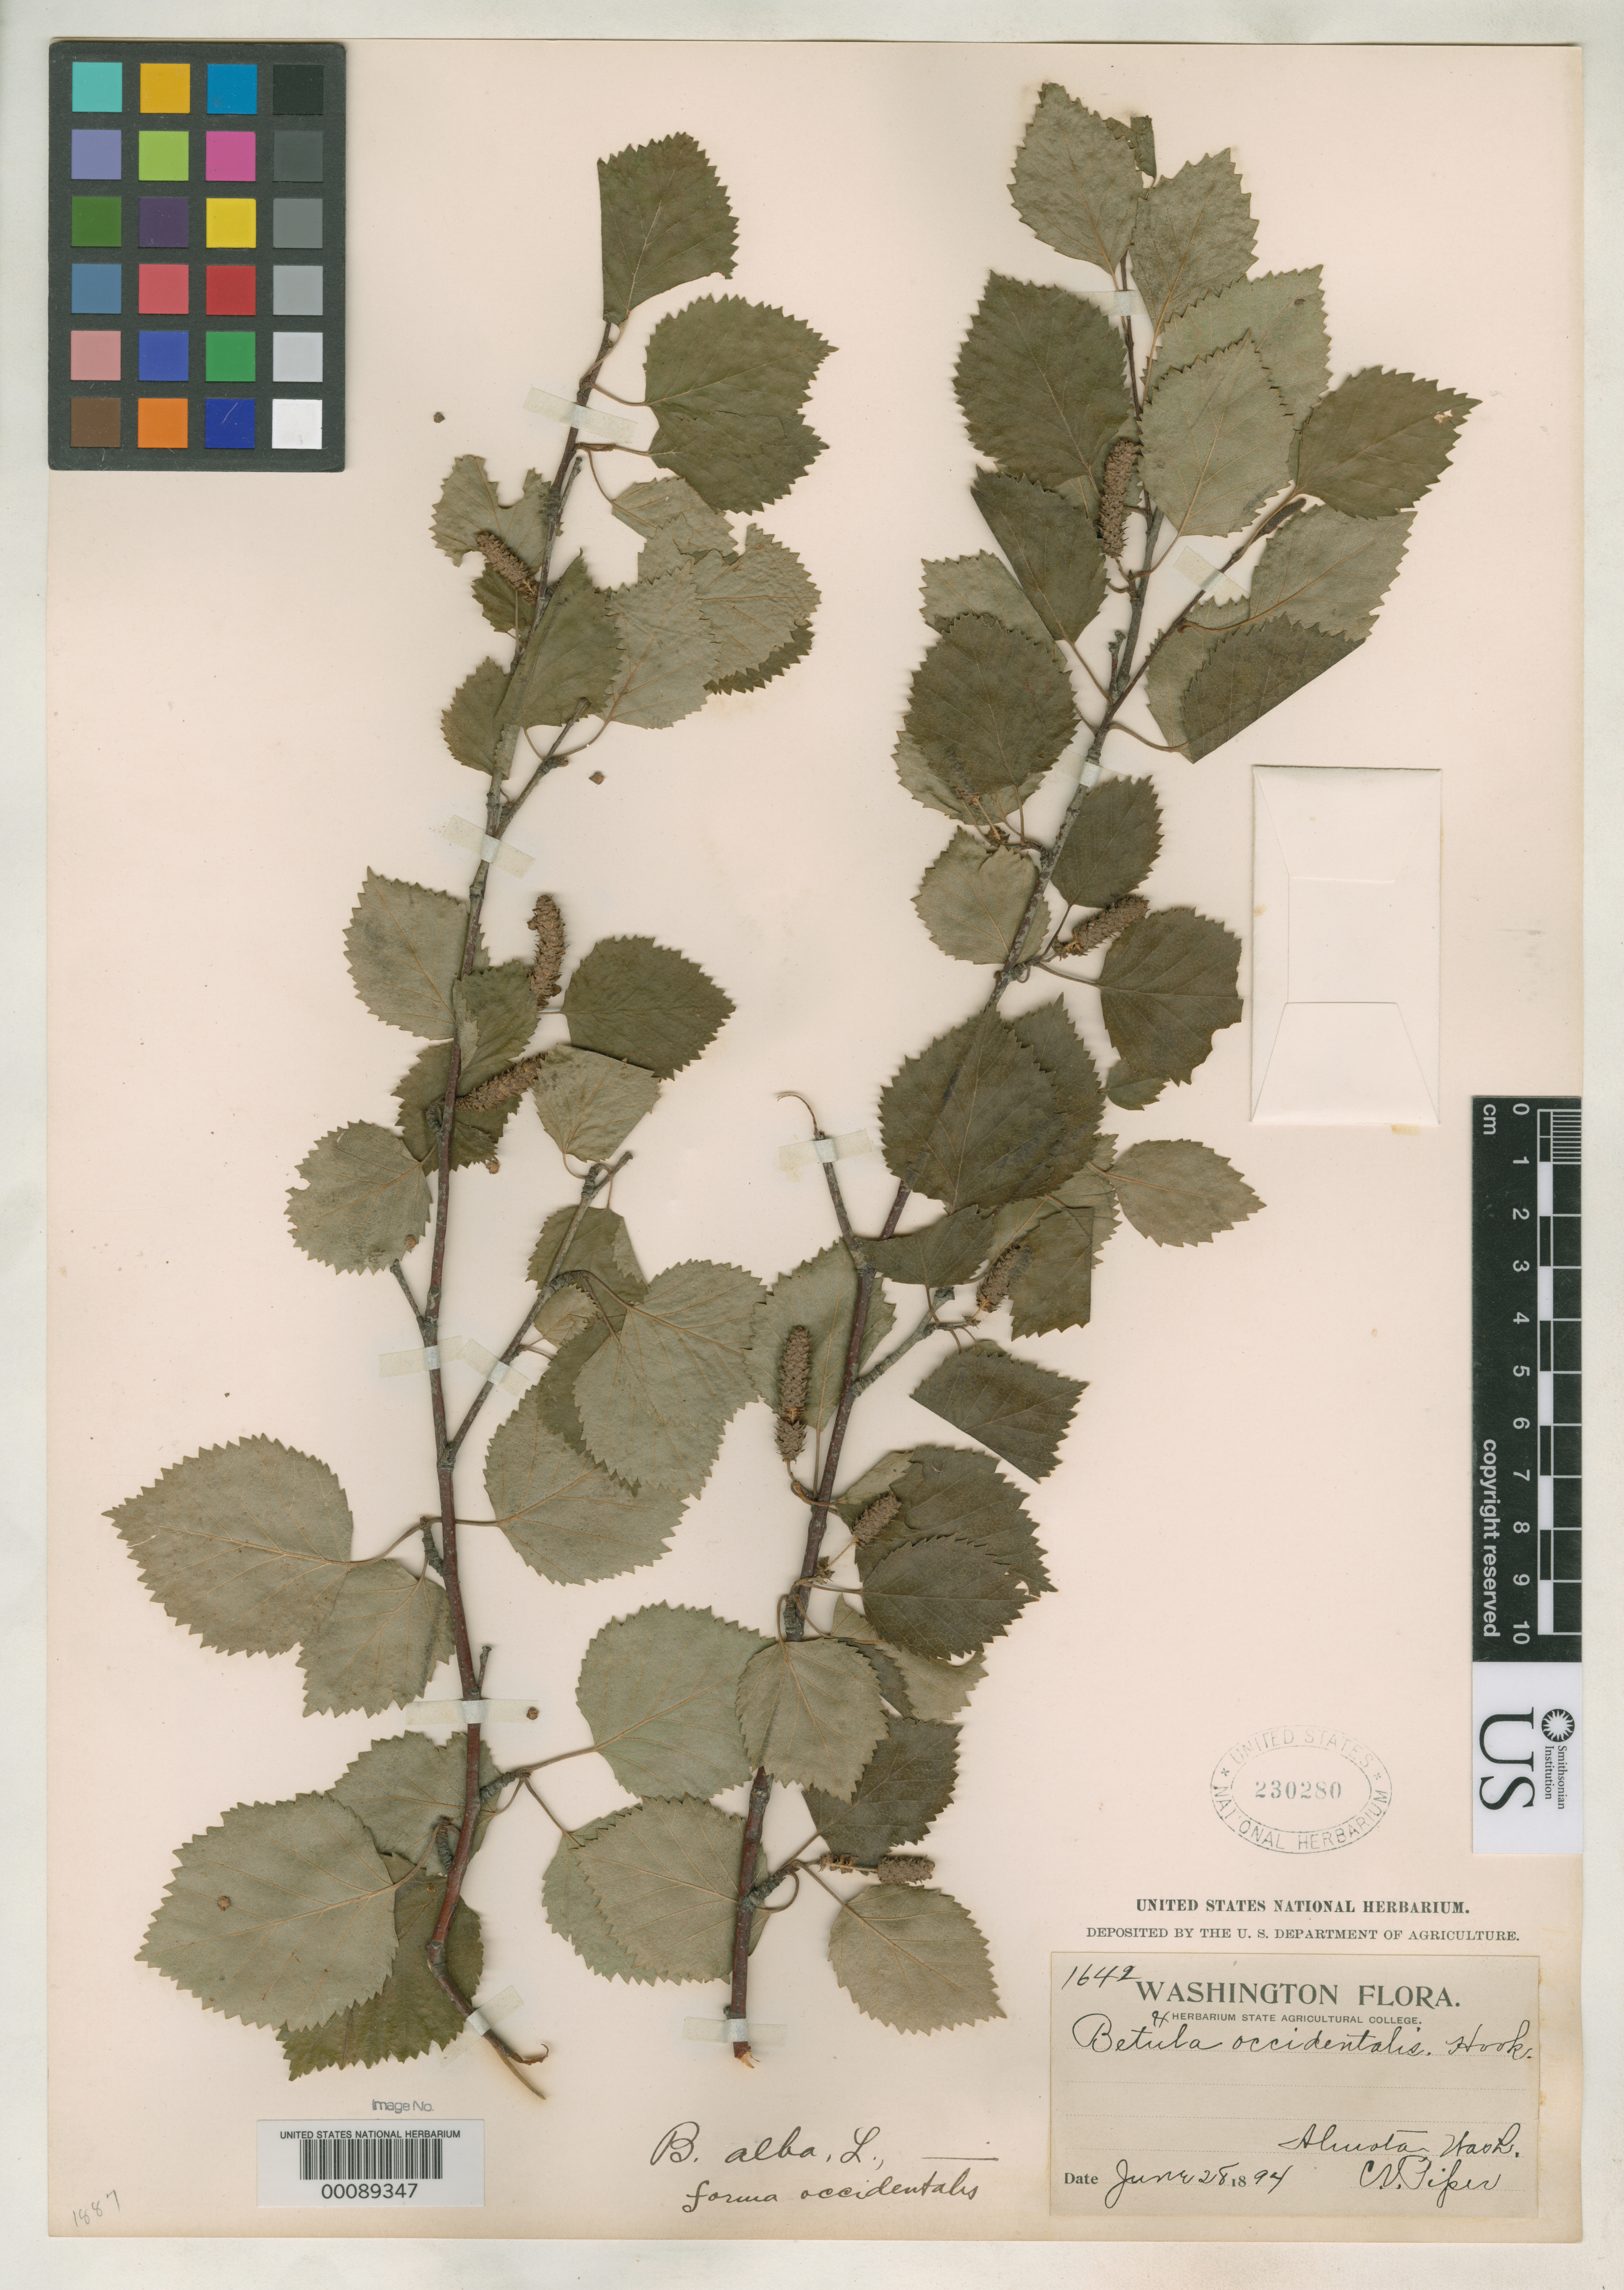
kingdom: Plantae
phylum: Tracheophyta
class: Magnoliopsida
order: Fagales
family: Betulaceae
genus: Betula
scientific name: Betula occidentalis var. fecunda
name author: Fernald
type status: Isotype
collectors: C. V. Piper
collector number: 1642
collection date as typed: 28 Jun 1894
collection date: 1894-06-28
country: United States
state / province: Washington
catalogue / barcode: US 230280